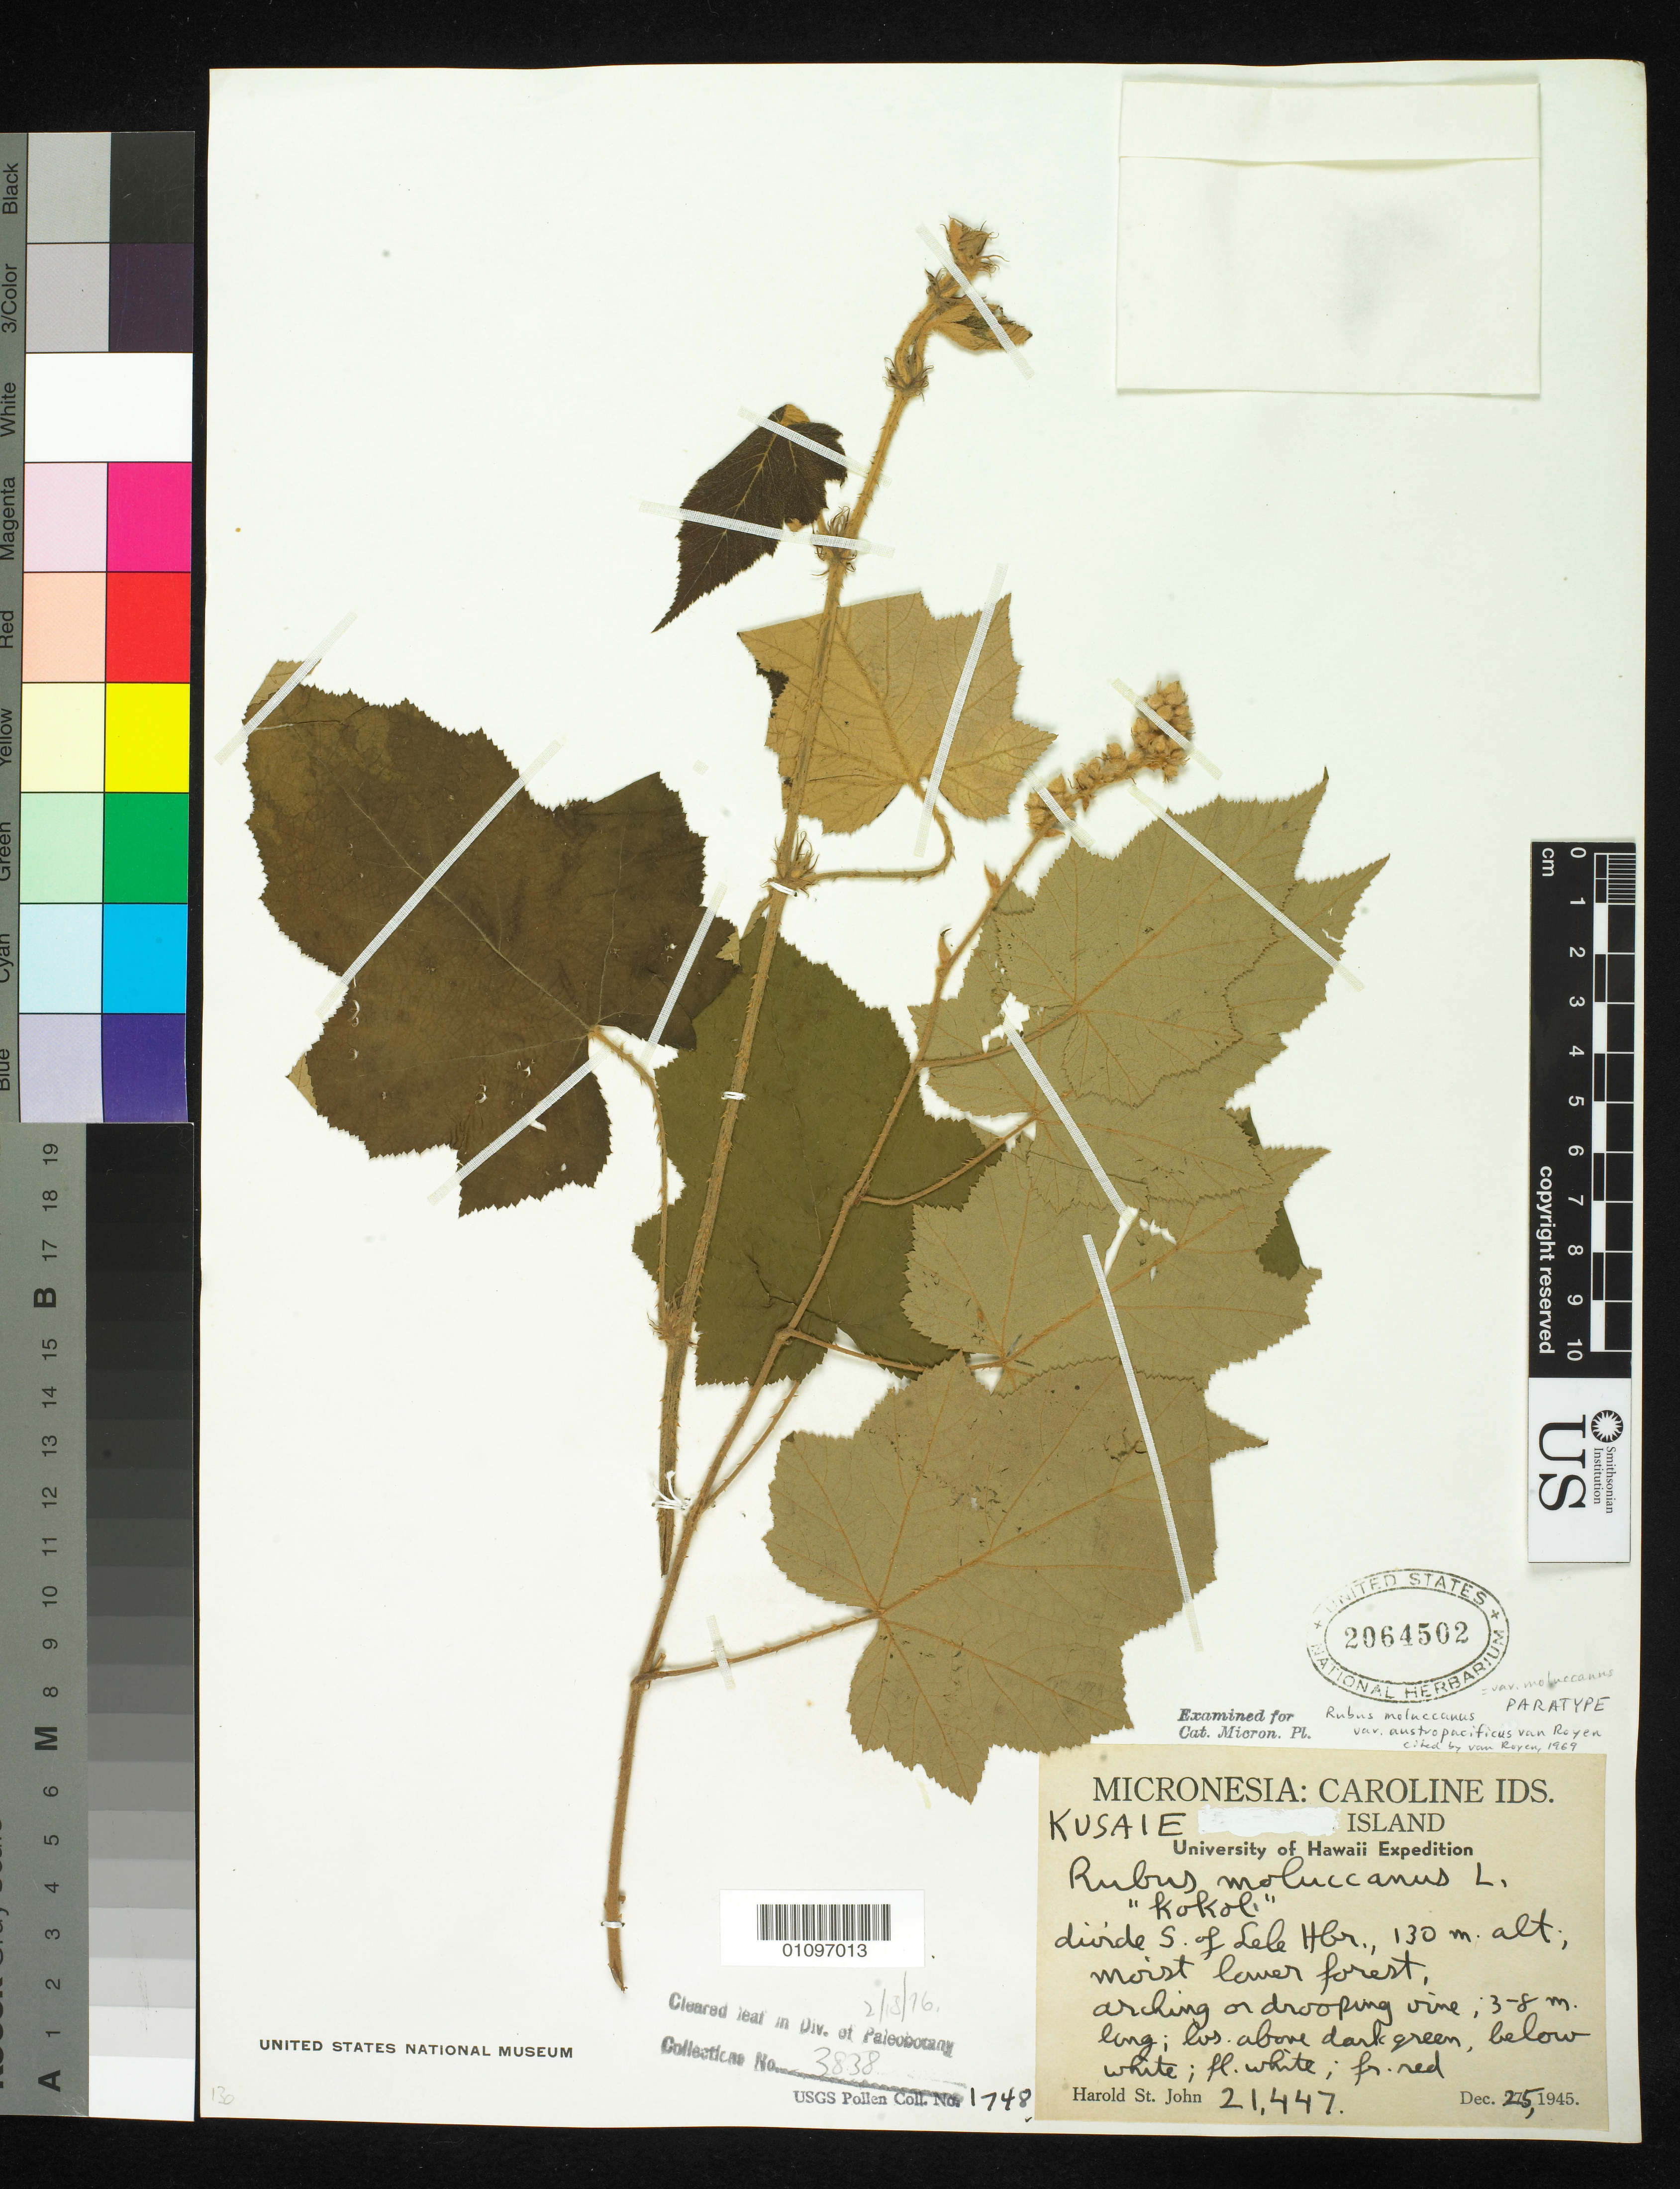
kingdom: Plantae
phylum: Tracheophyta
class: Magnoliopsida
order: Rosales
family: Rosaceae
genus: Rubus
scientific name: Rubus moluccanus var. moluccanus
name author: L.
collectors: H. St. John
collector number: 21447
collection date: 1945-12-25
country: Micronesia, Federated States of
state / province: Kosrae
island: Kosrae [Kusaie]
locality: divide S. of Lele Harbor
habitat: Moist lower forest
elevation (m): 130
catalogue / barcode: US 2064502